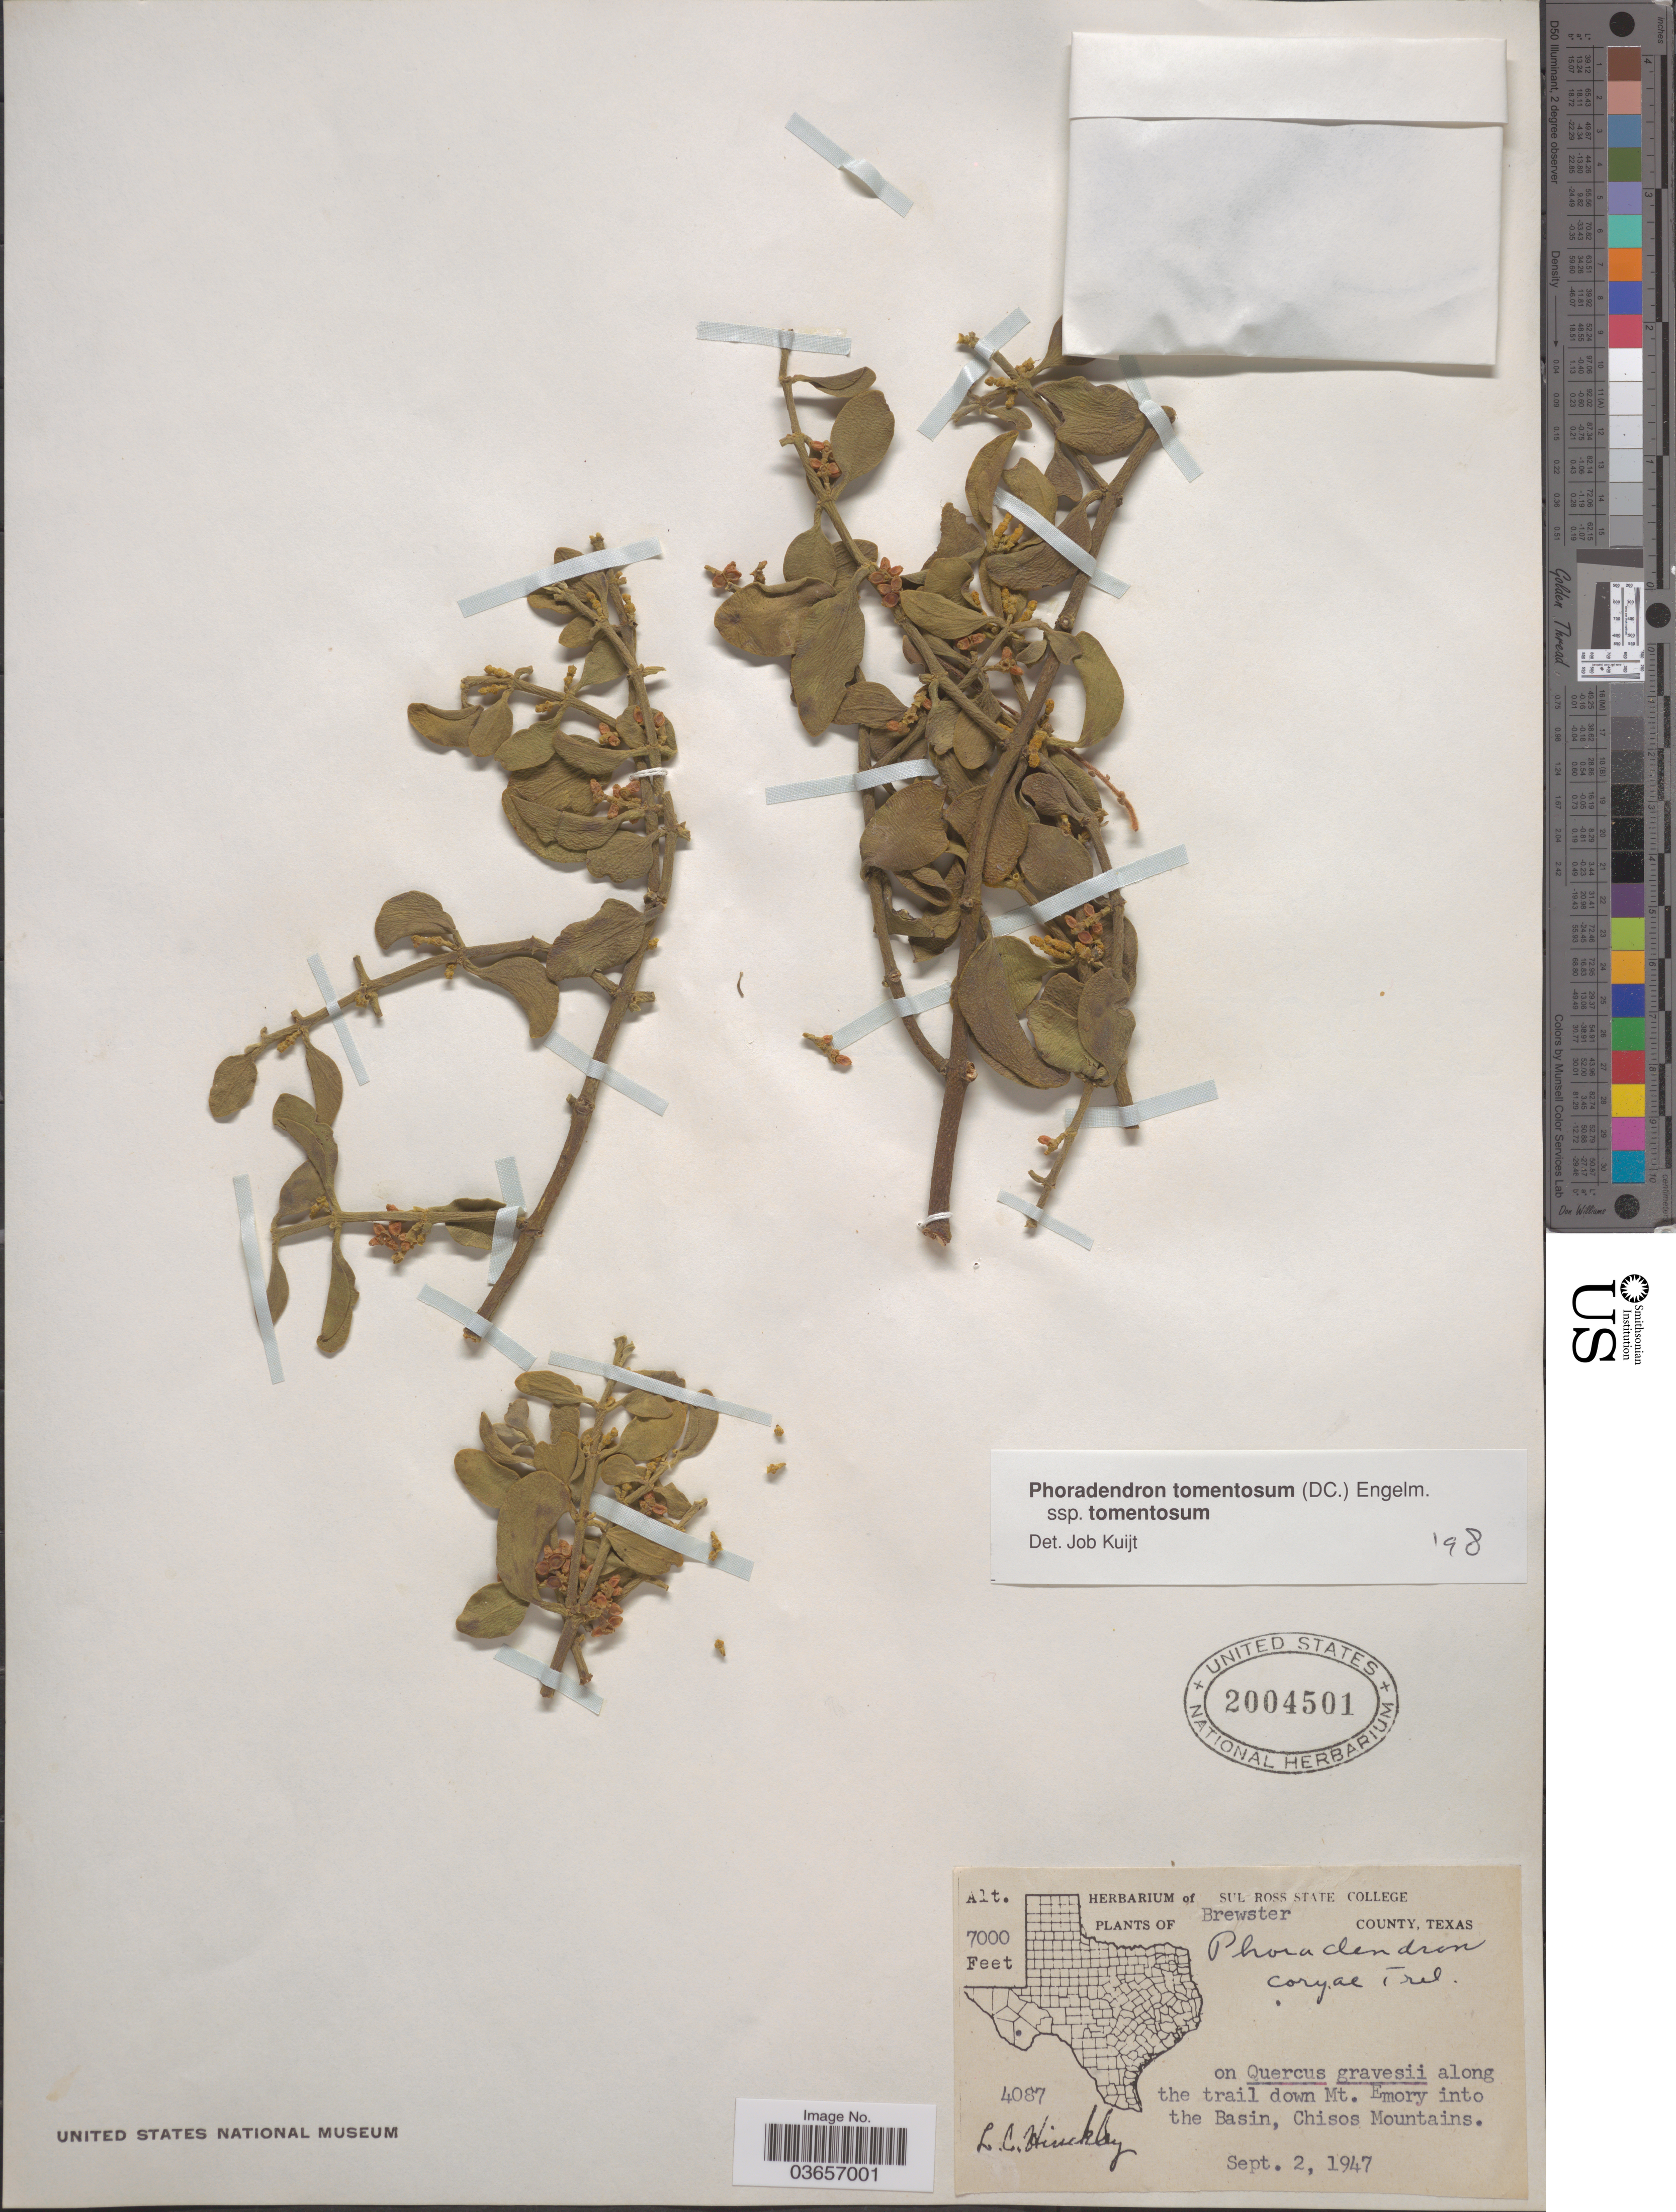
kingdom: Plantae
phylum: Tracheophyta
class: Magnoliopsida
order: Santalales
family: Viscaceae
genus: Phoradendron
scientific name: Phoradendron tomentosum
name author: DC.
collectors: L. Hinckley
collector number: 4087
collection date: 1947-09-02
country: United States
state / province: Texas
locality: Brewster County. Along the trail down Mt. Emory into the Basin, Chisos Mountains.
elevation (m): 2134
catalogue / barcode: US 2004501